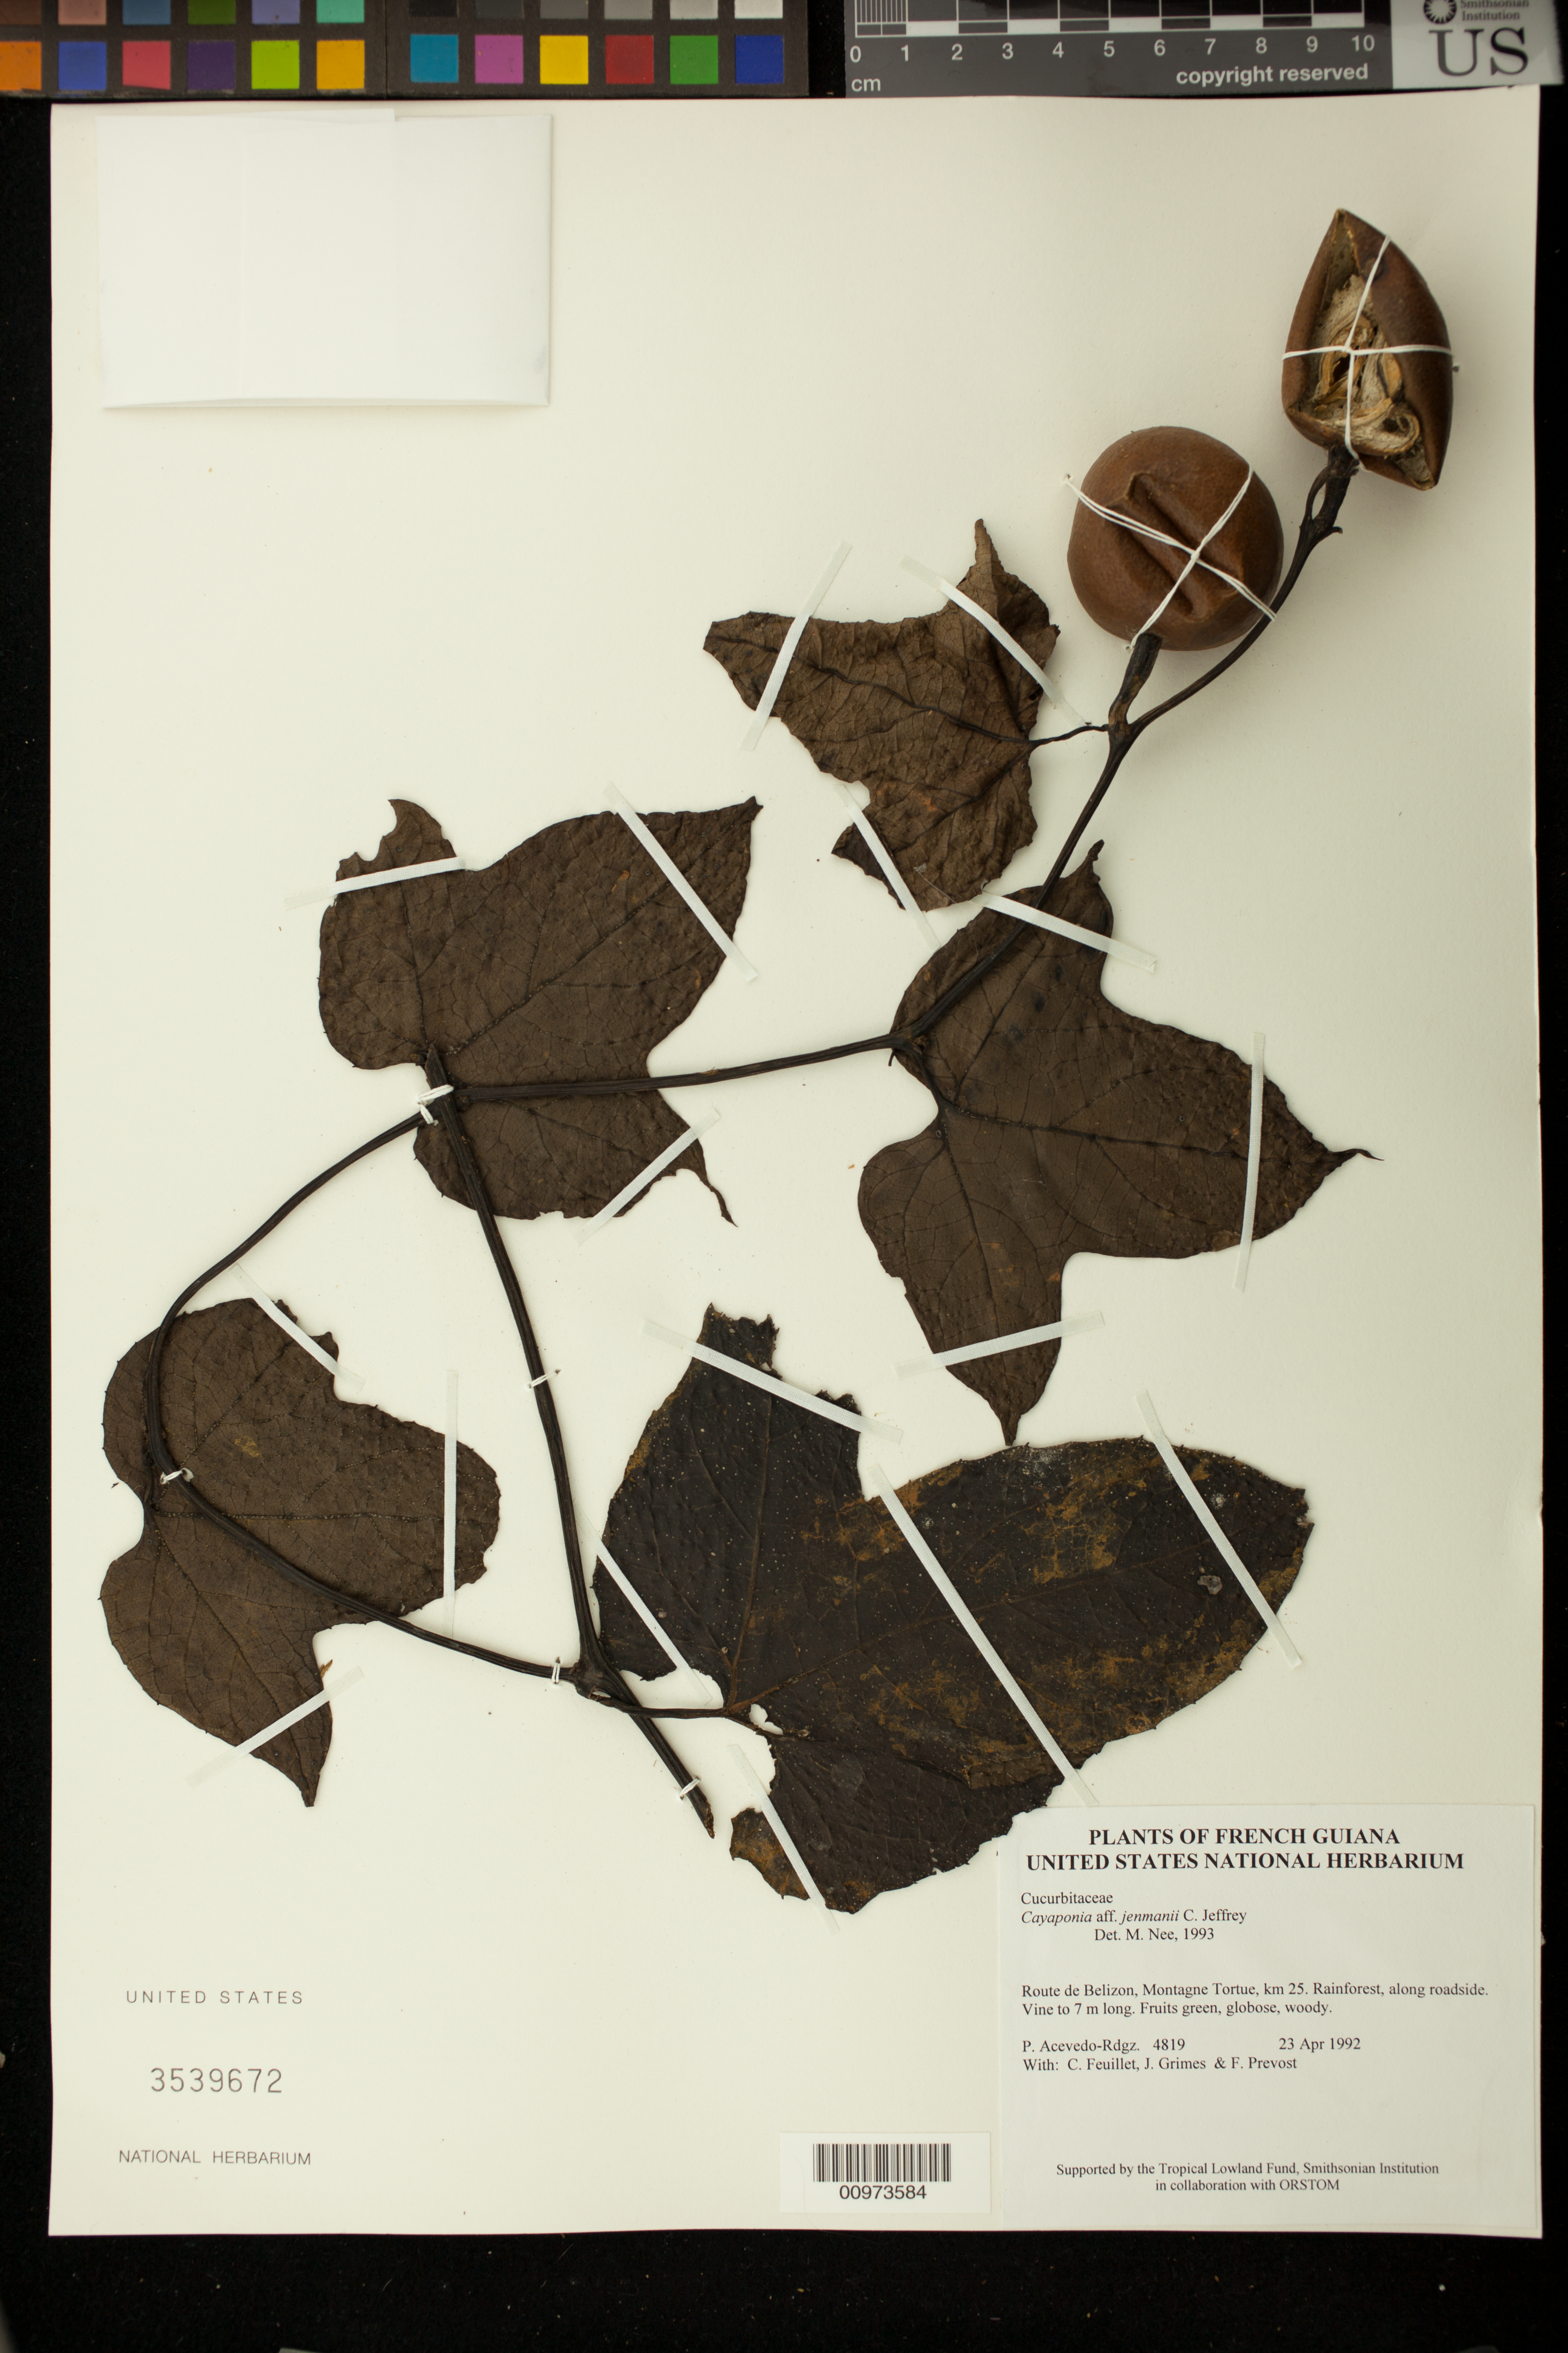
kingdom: Plantae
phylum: Tracheophyta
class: Magnoliopsida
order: Cucurbitales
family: Cucurbitaceae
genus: Cayaponia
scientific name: Cayaponia peruviana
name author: (Poepp. & Endl.) Cogn.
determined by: Nee, Michael H.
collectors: P. Acevedo-Rodr., C. Feuillet, J. Grimes & M.-F. Prévost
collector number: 4819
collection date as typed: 23 Apr 1992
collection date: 1992-04-23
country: French Guiana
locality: Route de Belizon, Montagne Tortue, km 25.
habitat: Rainforest, along roadside.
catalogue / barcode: US 3539672